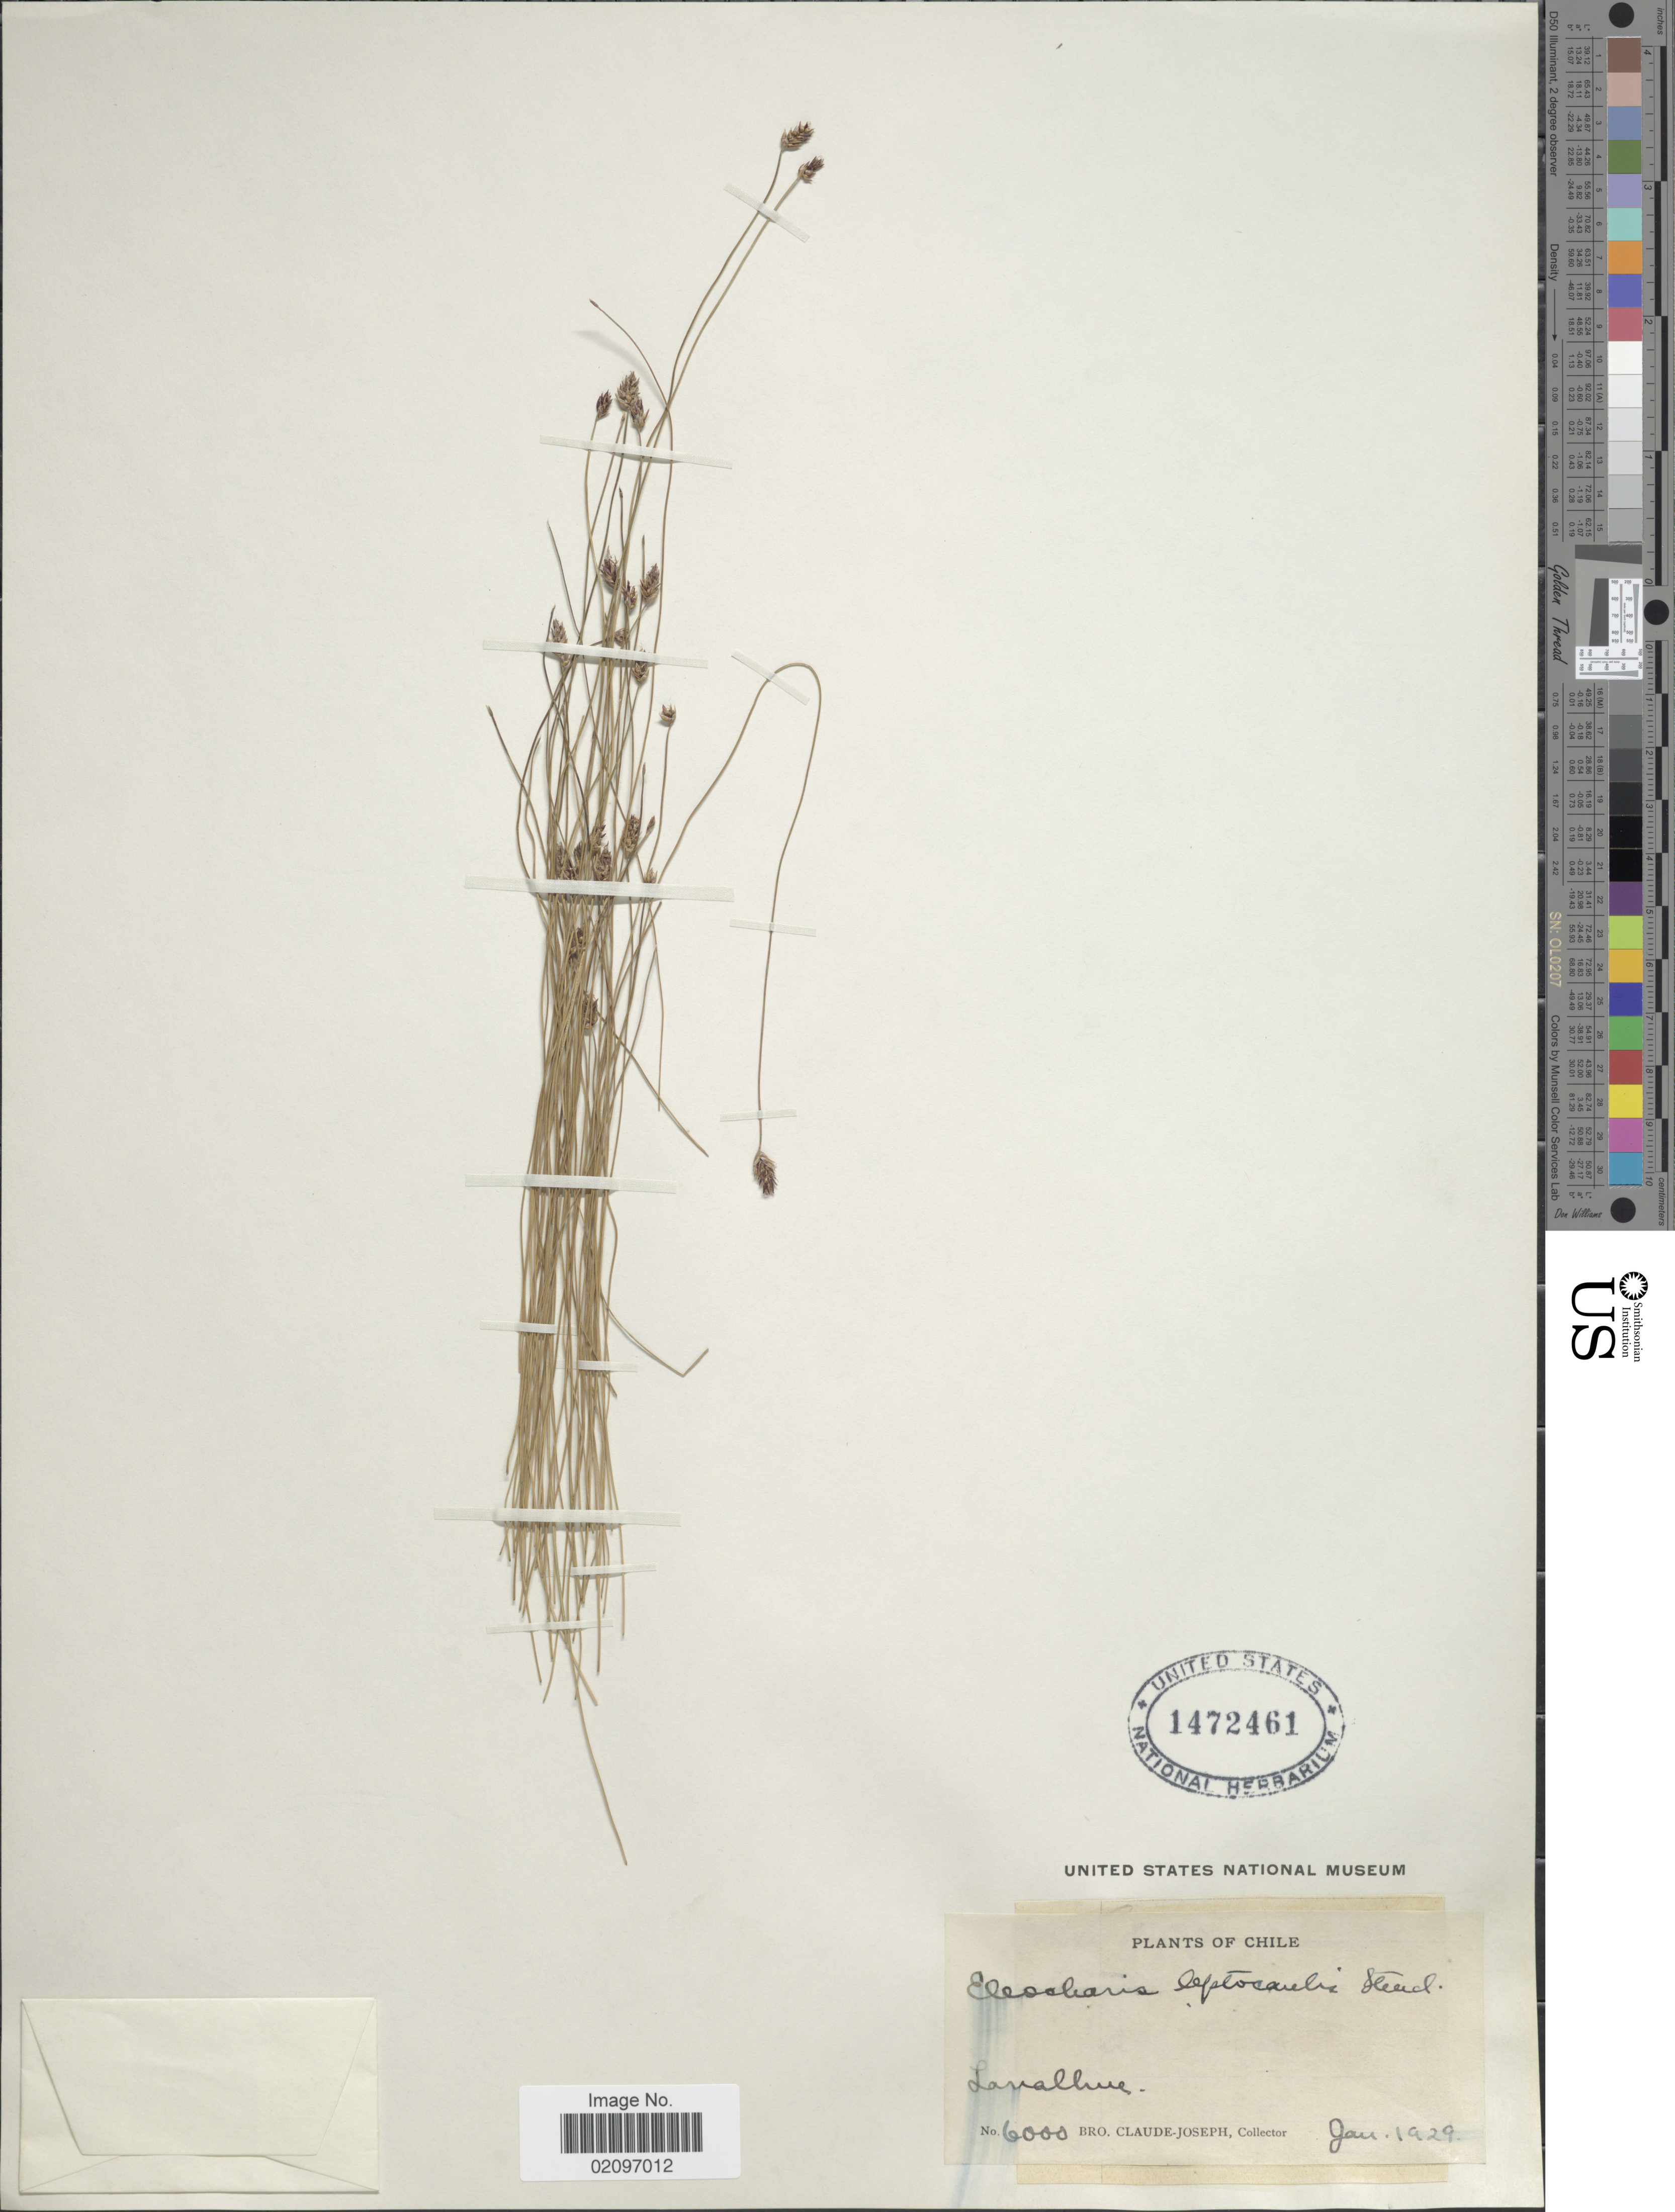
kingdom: Plantae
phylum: Tracheophyta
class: Liliopsida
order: Poales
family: Cyperaceae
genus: Eleocharis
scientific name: Eleocharis pachycarpa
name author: É. Desv.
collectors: Bro. Claude-Joseph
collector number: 6000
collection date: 1929-01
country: Chile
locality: Lanalhue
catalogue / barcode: US 1472461